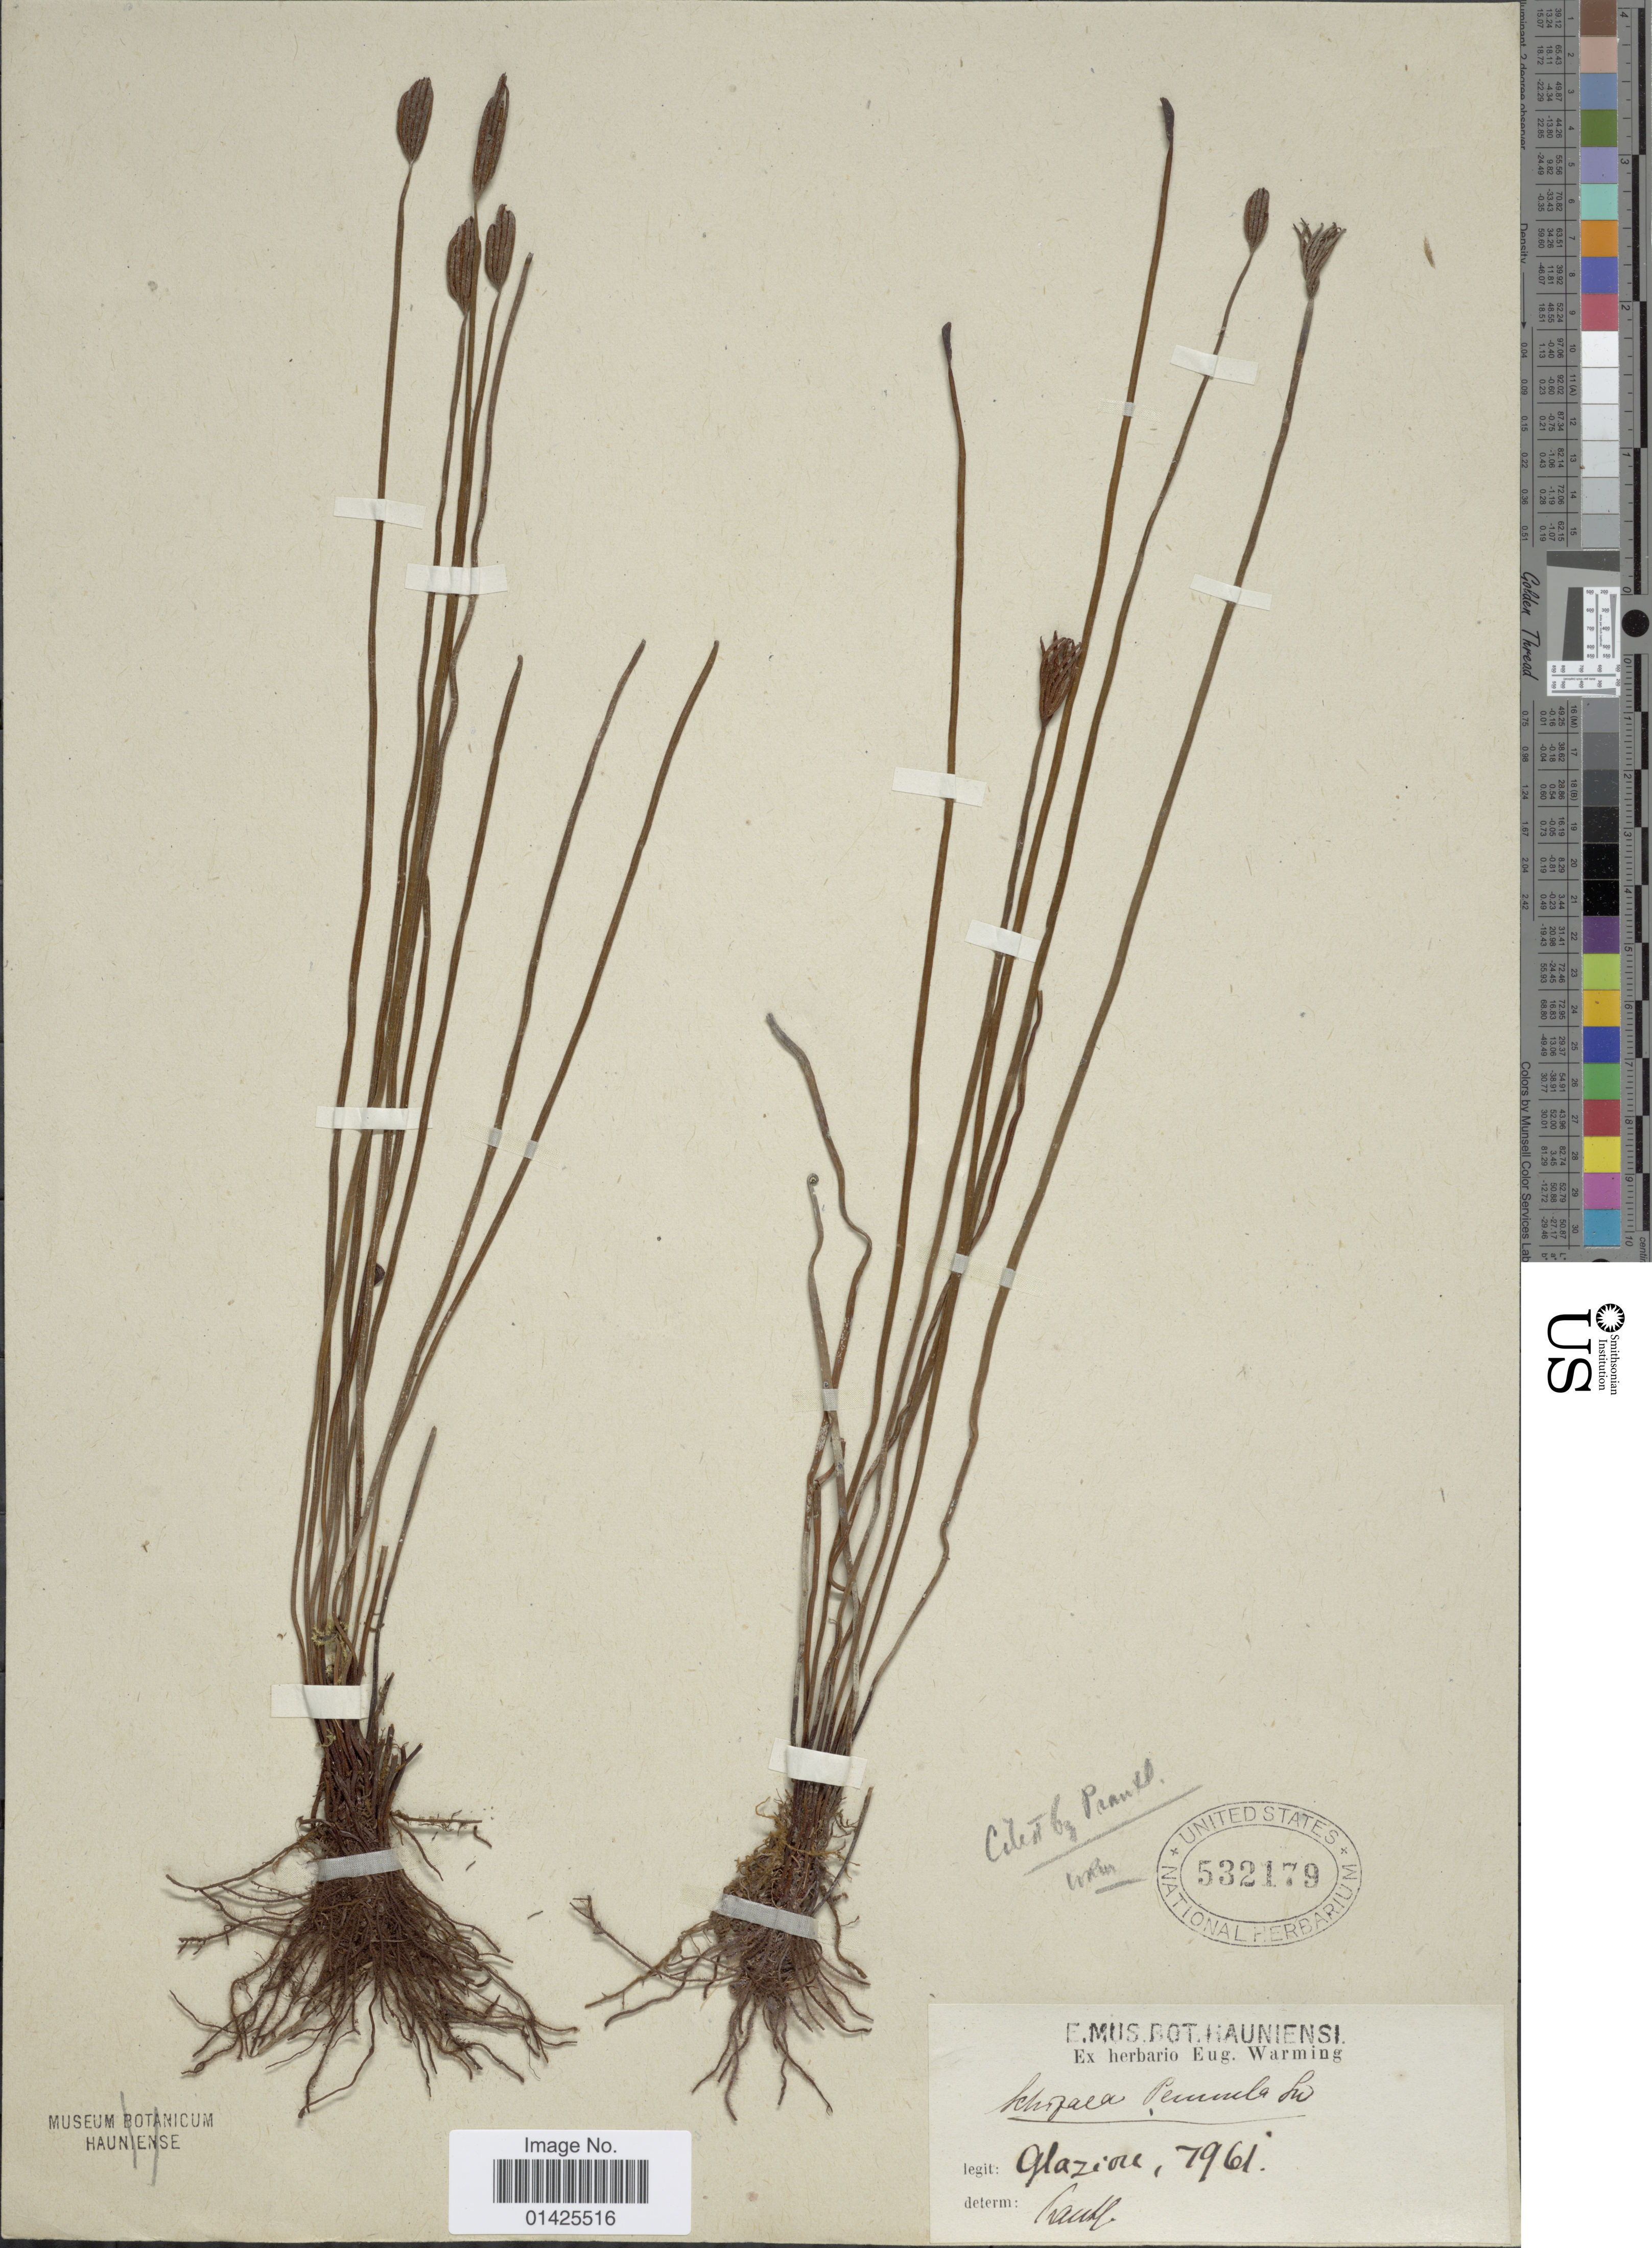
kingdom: Plantae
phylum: Tracheophyta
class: Polypodiopsida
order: Schizaeales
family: Schizaeaceae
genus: Actinostachys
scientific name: Actinostachys pennula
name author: (Sw.) Hook.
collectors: Glaziou, --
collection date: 1961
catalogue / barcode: US 532179